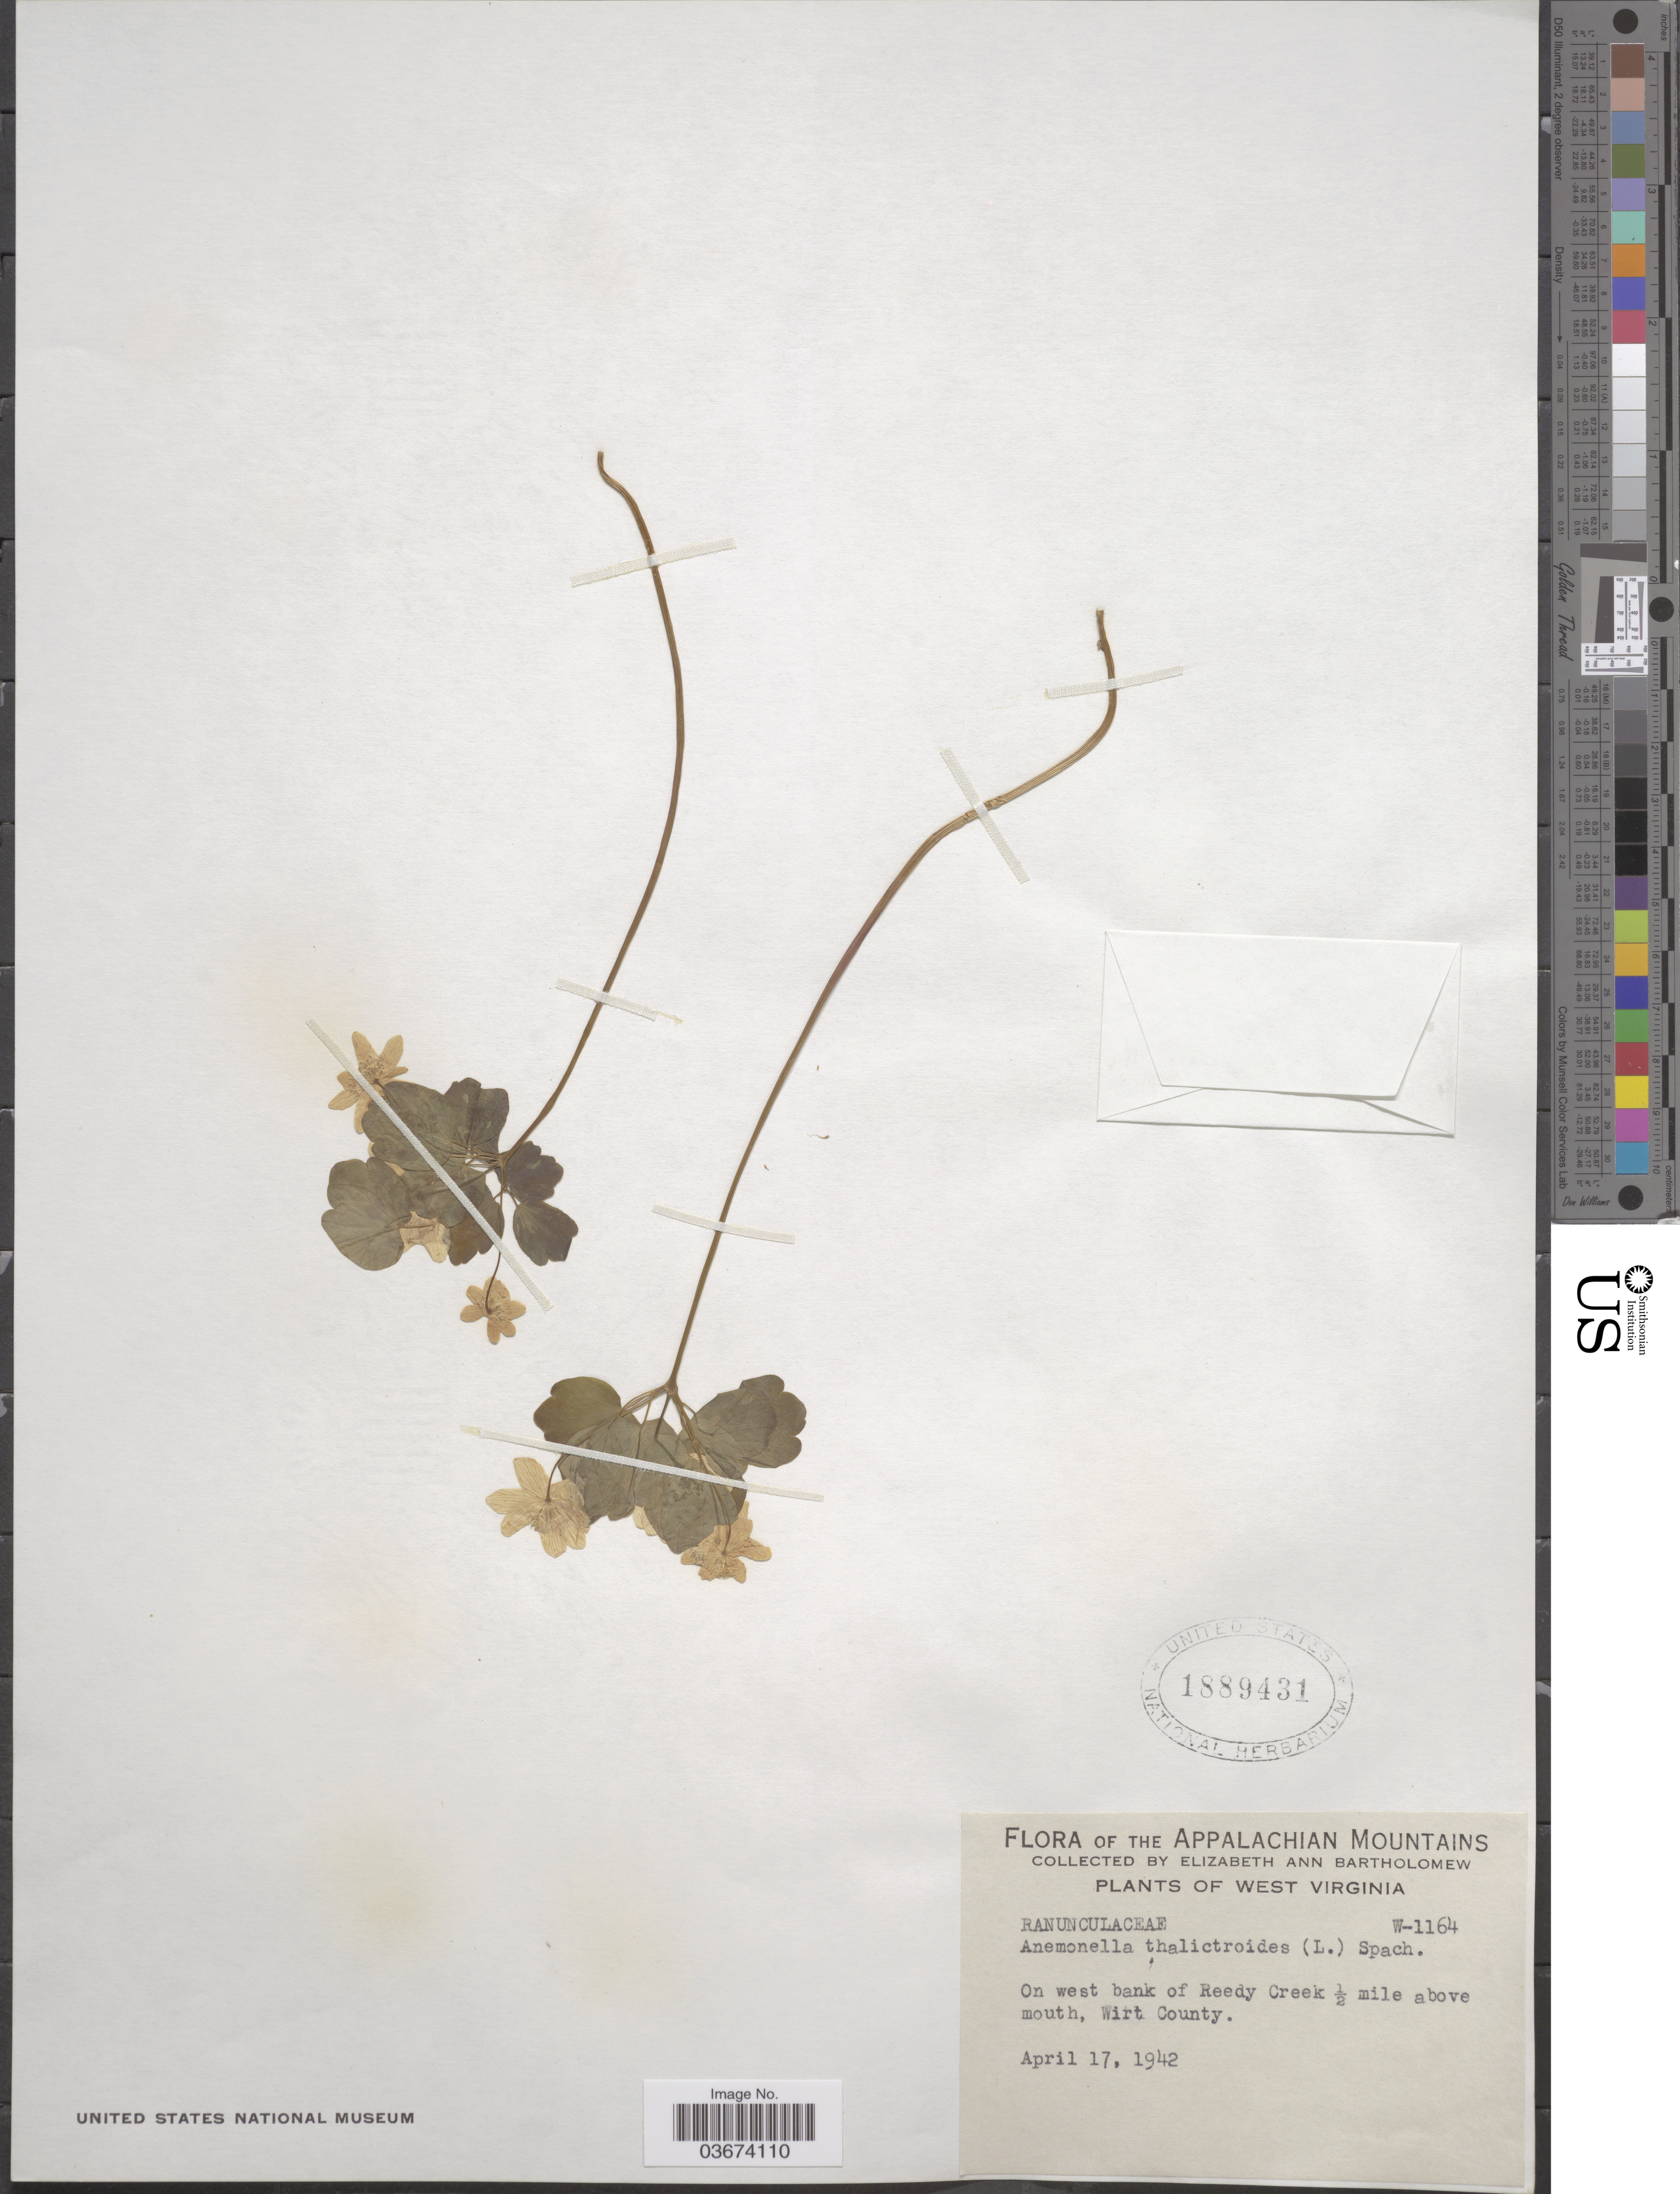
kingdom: Plantae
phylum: Tracheophyta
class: Magnoliopsida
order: Ranunculales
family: Ranunculaceae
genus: Thalictrum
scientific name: Thalictrum thalictroides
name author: (L.) A.J. Eames & B. Boivin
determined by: Strong, M. T., (US), Smithsonian Institution - National Museum of Natural History (UNITED STATES)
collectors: E. Bartholomew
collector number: W-1164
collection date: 1942-04-17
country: United States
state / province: West Virginia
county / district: Wirt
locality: The Appalachian Mountains. On west bank of Reedy Creek ½ mile above mouth, Wirt County.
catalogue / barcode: US 1889431